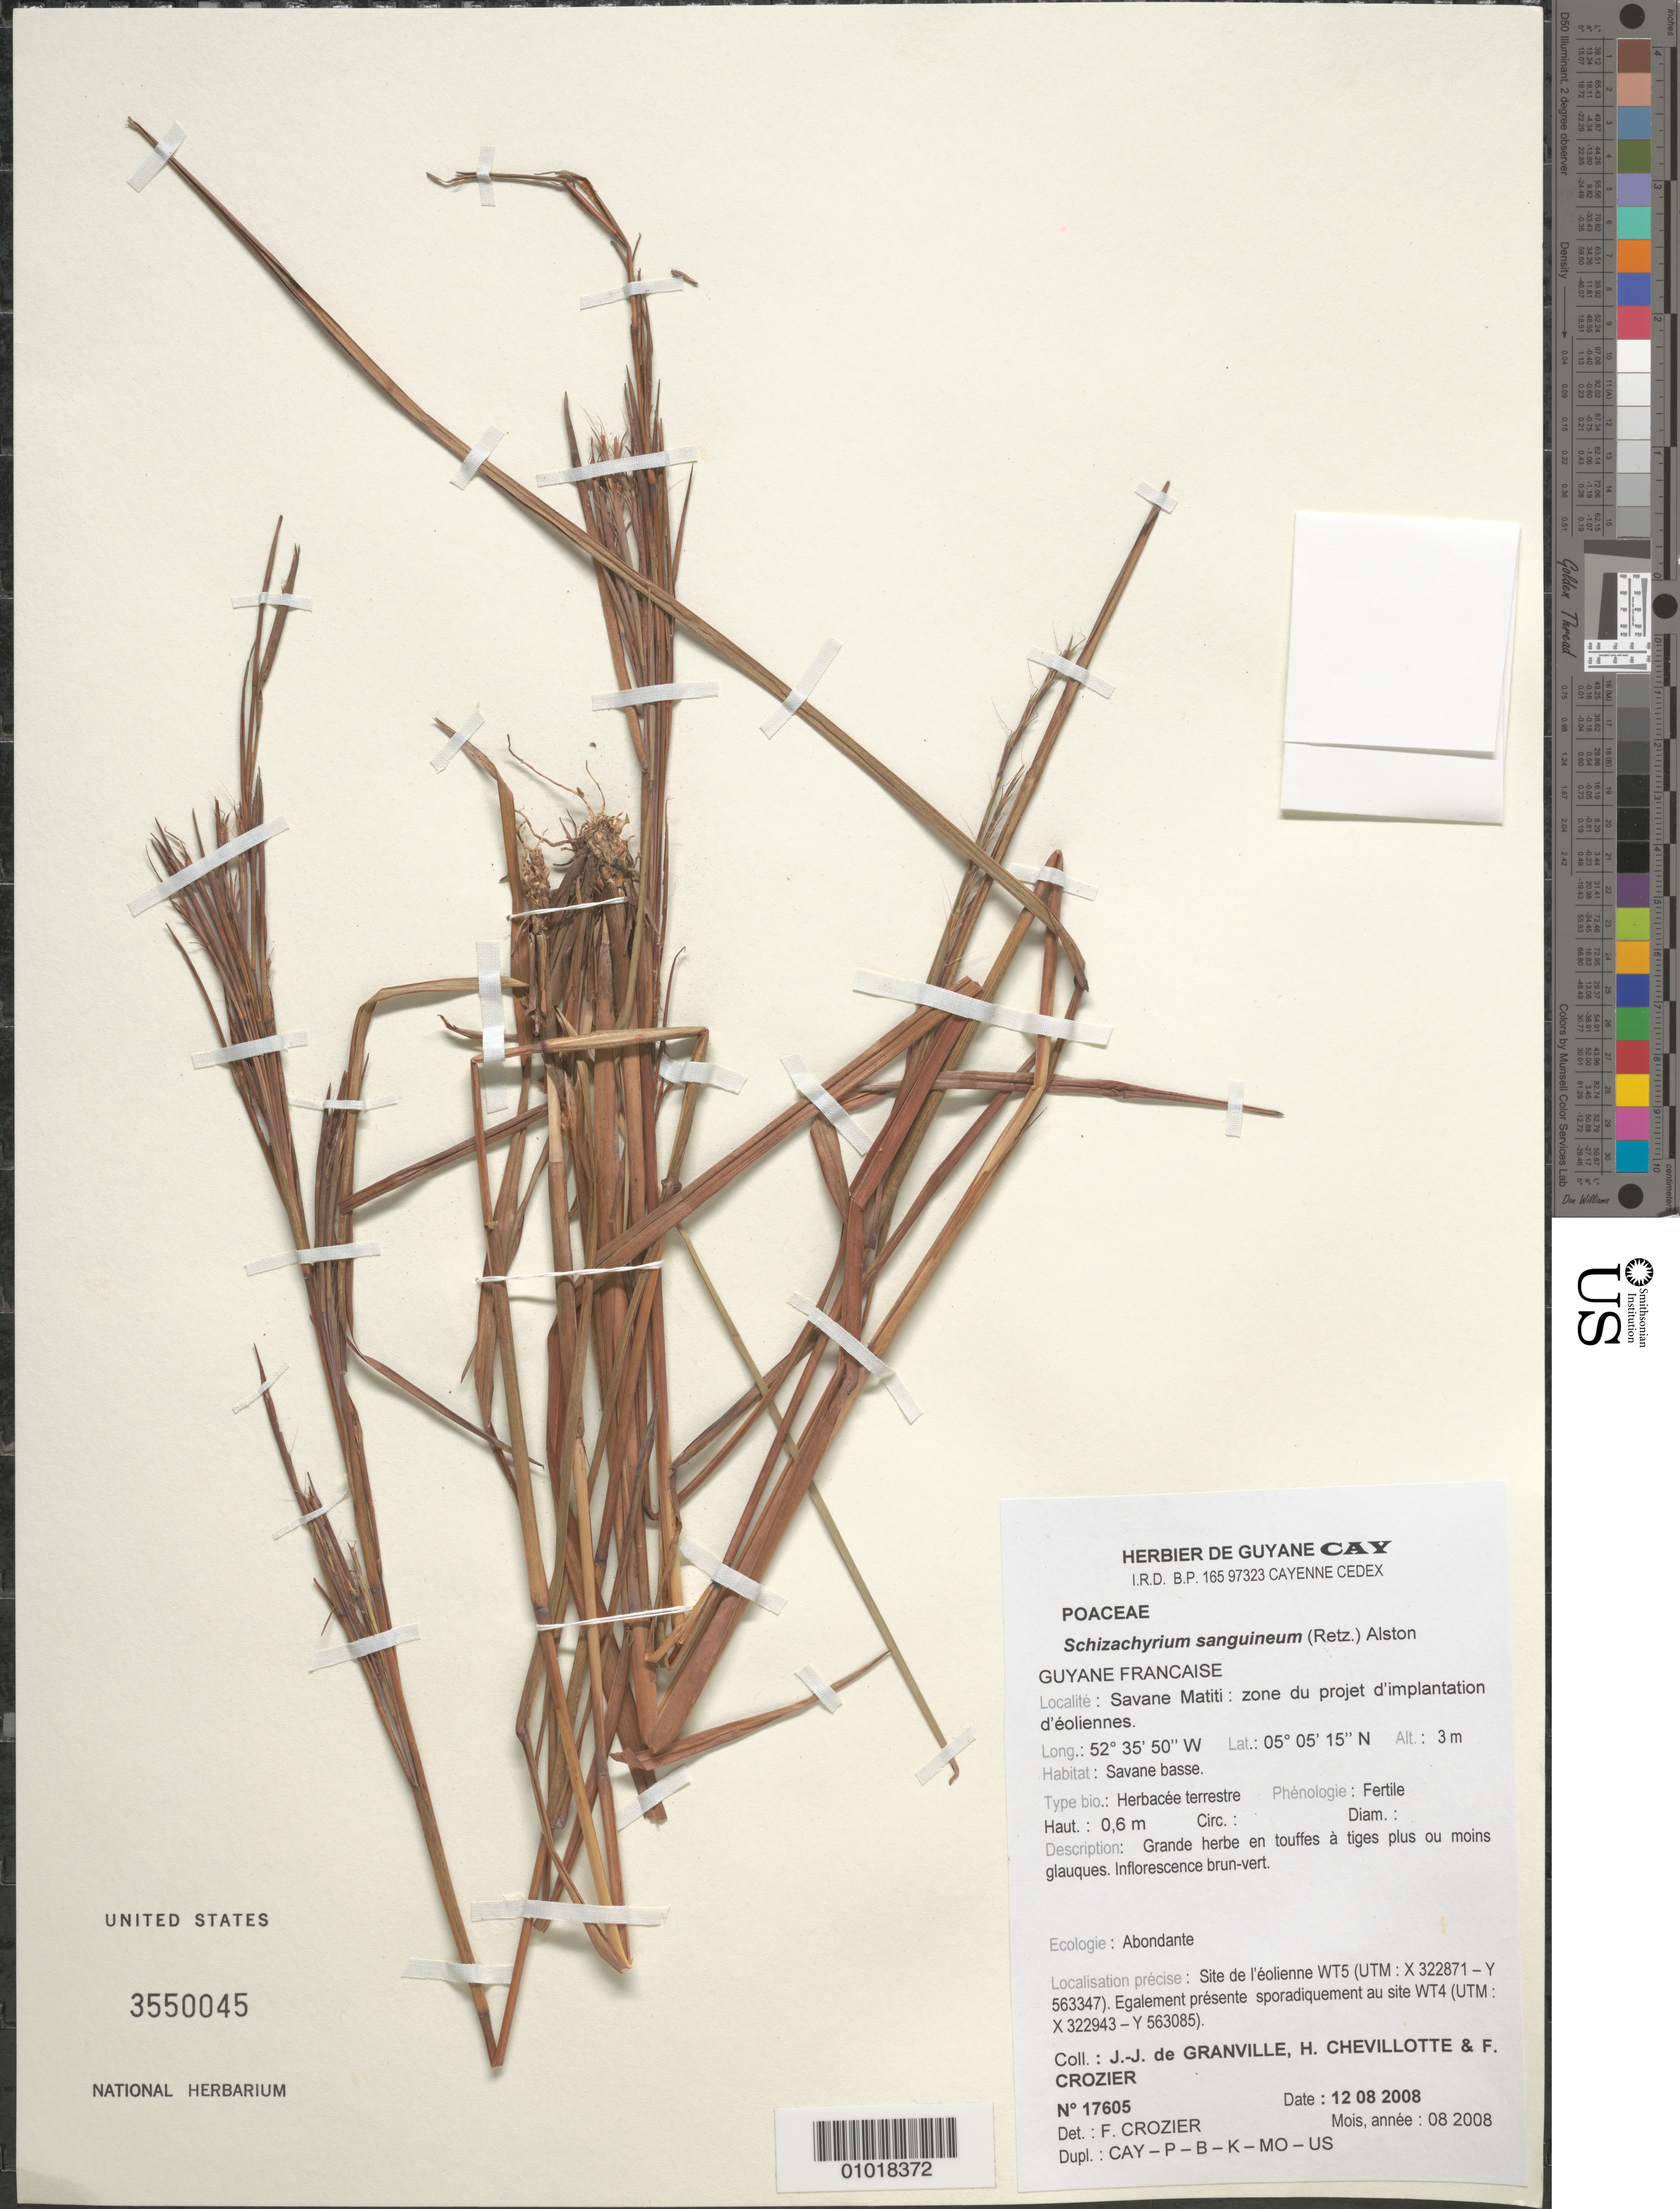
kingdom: Plantae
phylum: Tracheophyta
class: Liliopsida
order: Poales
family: Poaceae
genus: Schizachyrium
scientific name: Schizachyrium sanguineum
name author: (Retz.) Alston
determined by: Granville, J. J. de, (CAY), Institut de Recherche pour le Developpement (IRD) (FRENCH GUIANA)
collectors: J.-J. de Granville, H. Chevillotte & F. Crozier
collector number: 17605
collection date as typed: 12-Aug-08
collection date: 2008-08-12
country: French Guiana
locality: Savane Matiti: zone du projet d'implanation d'éoliennes. Site de l'eolienne WT5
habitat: Savane basse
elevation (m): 3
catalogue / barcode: US 3550045